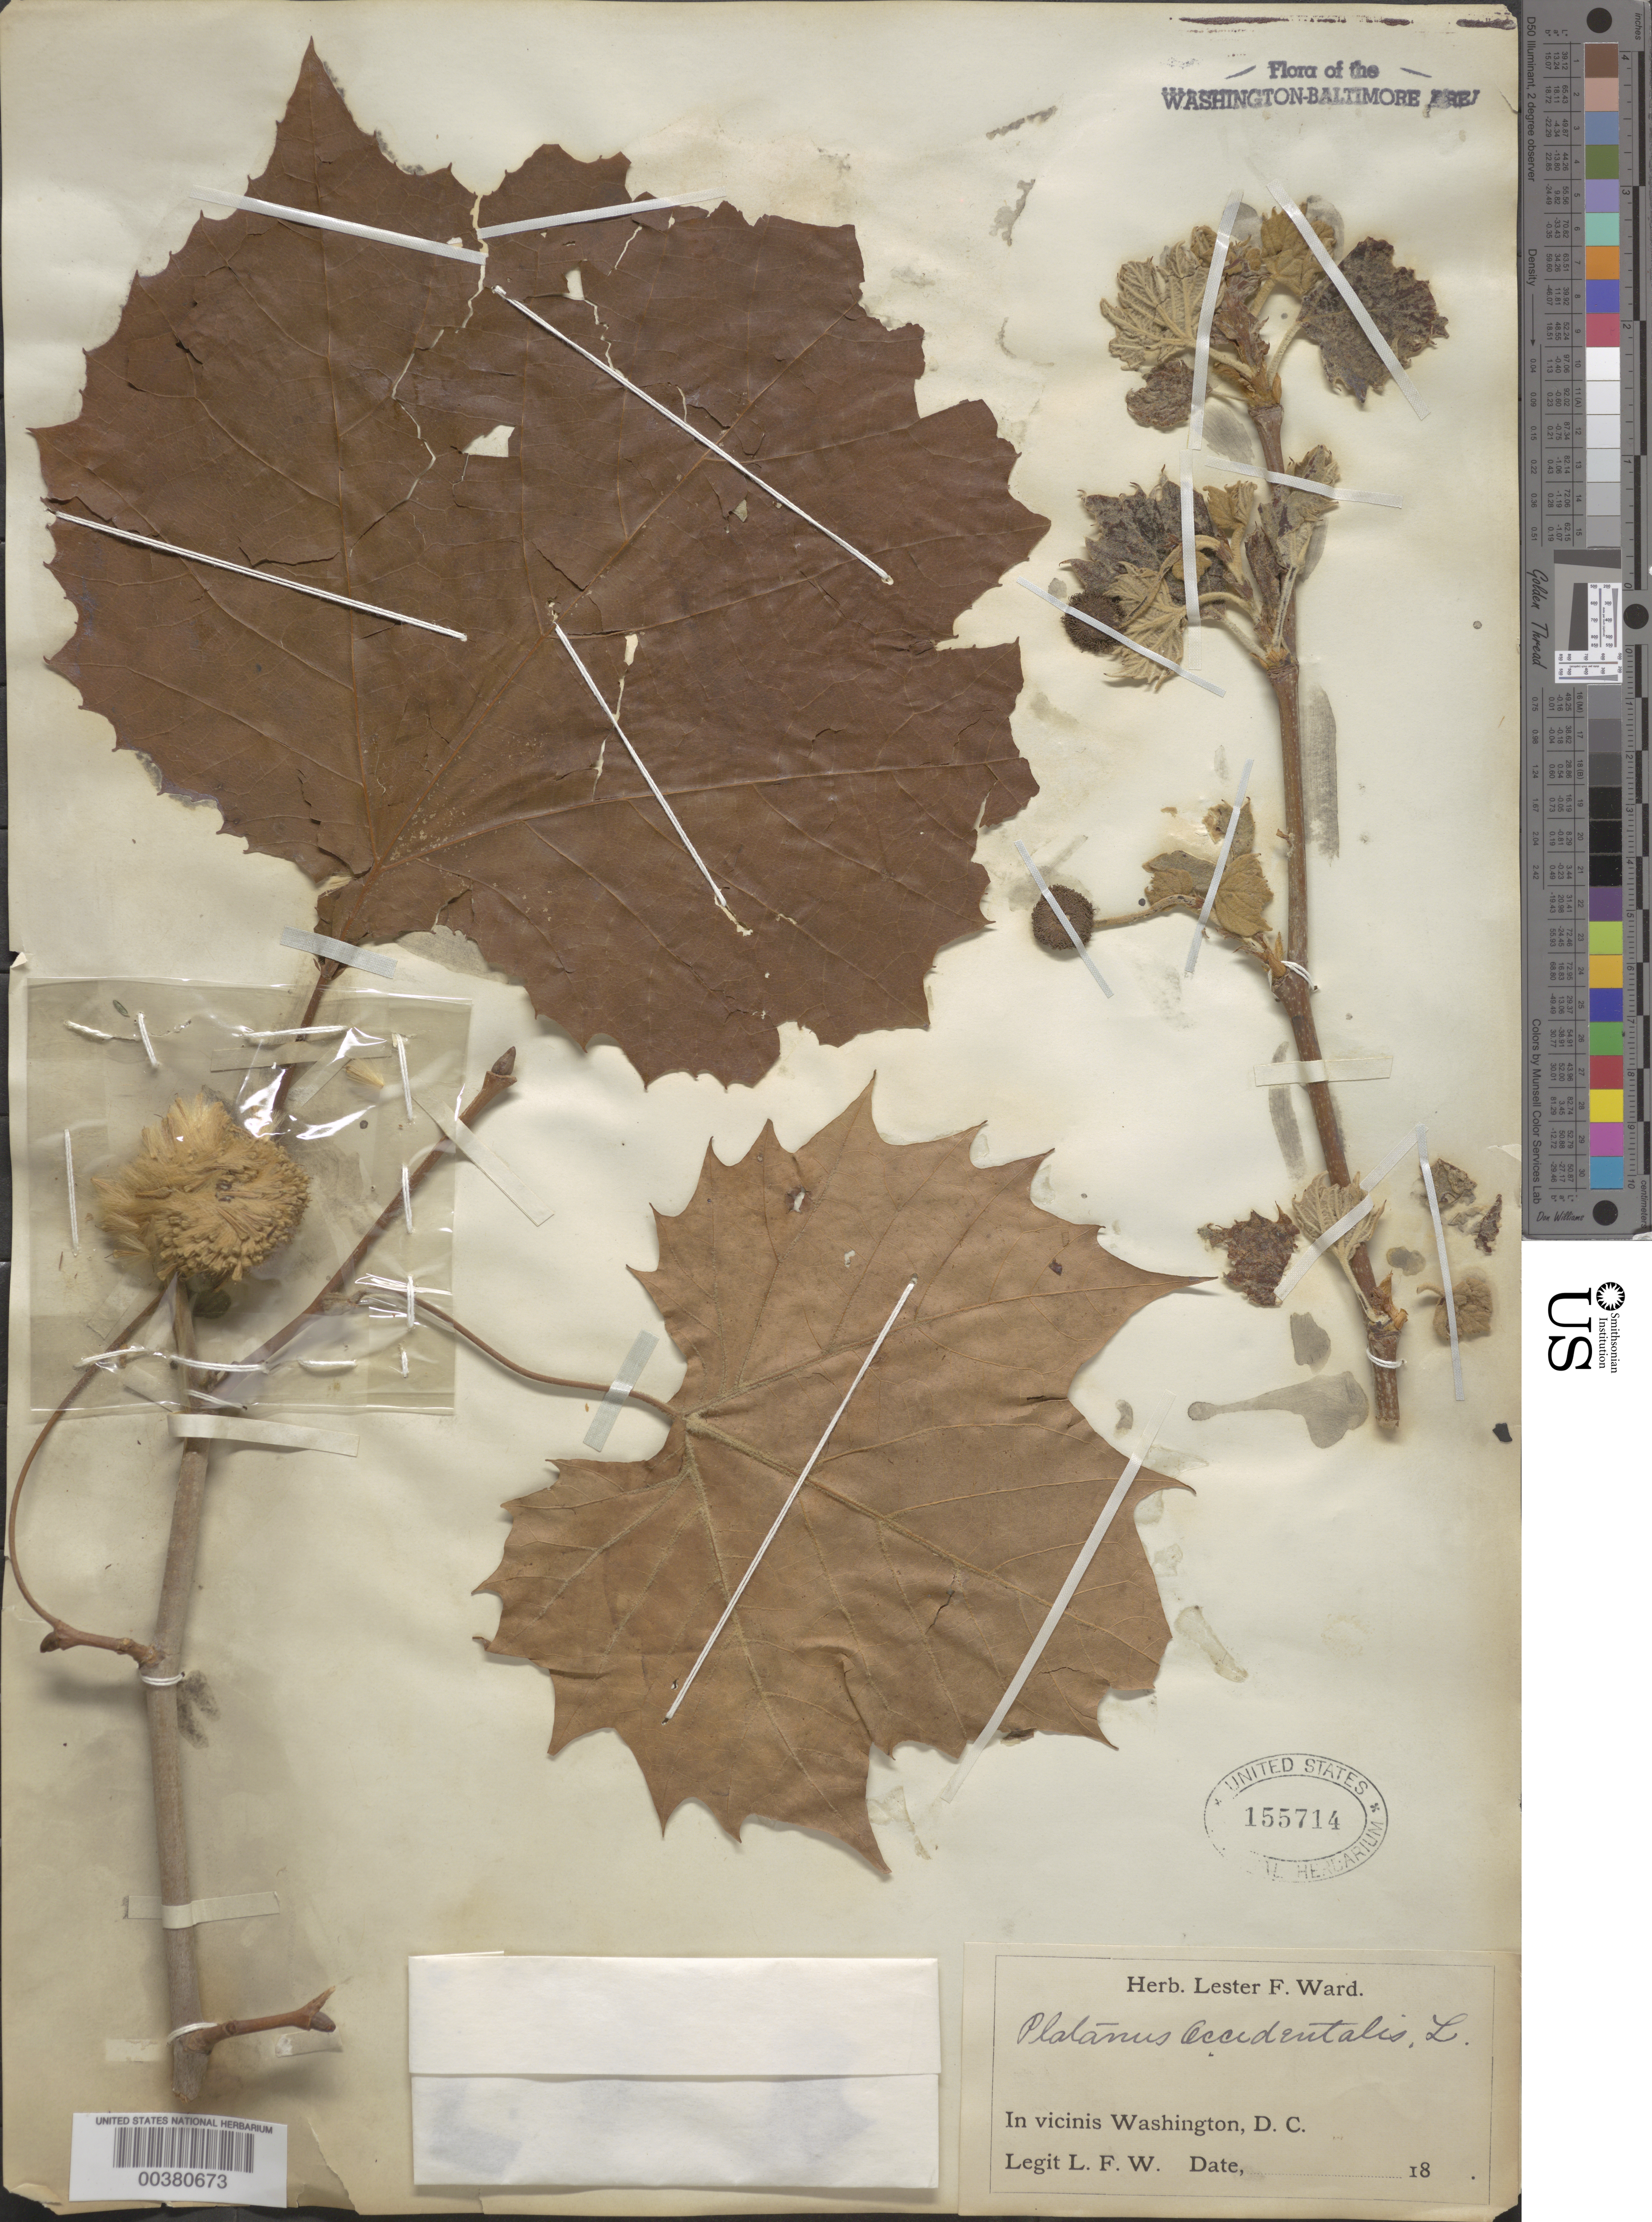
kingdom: Plantae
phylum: Tracheophyta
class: Magnoliopsida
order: Proteales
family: Platanaceae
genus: Platanus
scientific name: Platanus occidentalis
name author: L.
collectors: L. F. Ward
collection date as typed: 18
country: United States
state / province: District of Columbia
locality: In vicinis Washington.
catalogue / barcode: US 155714